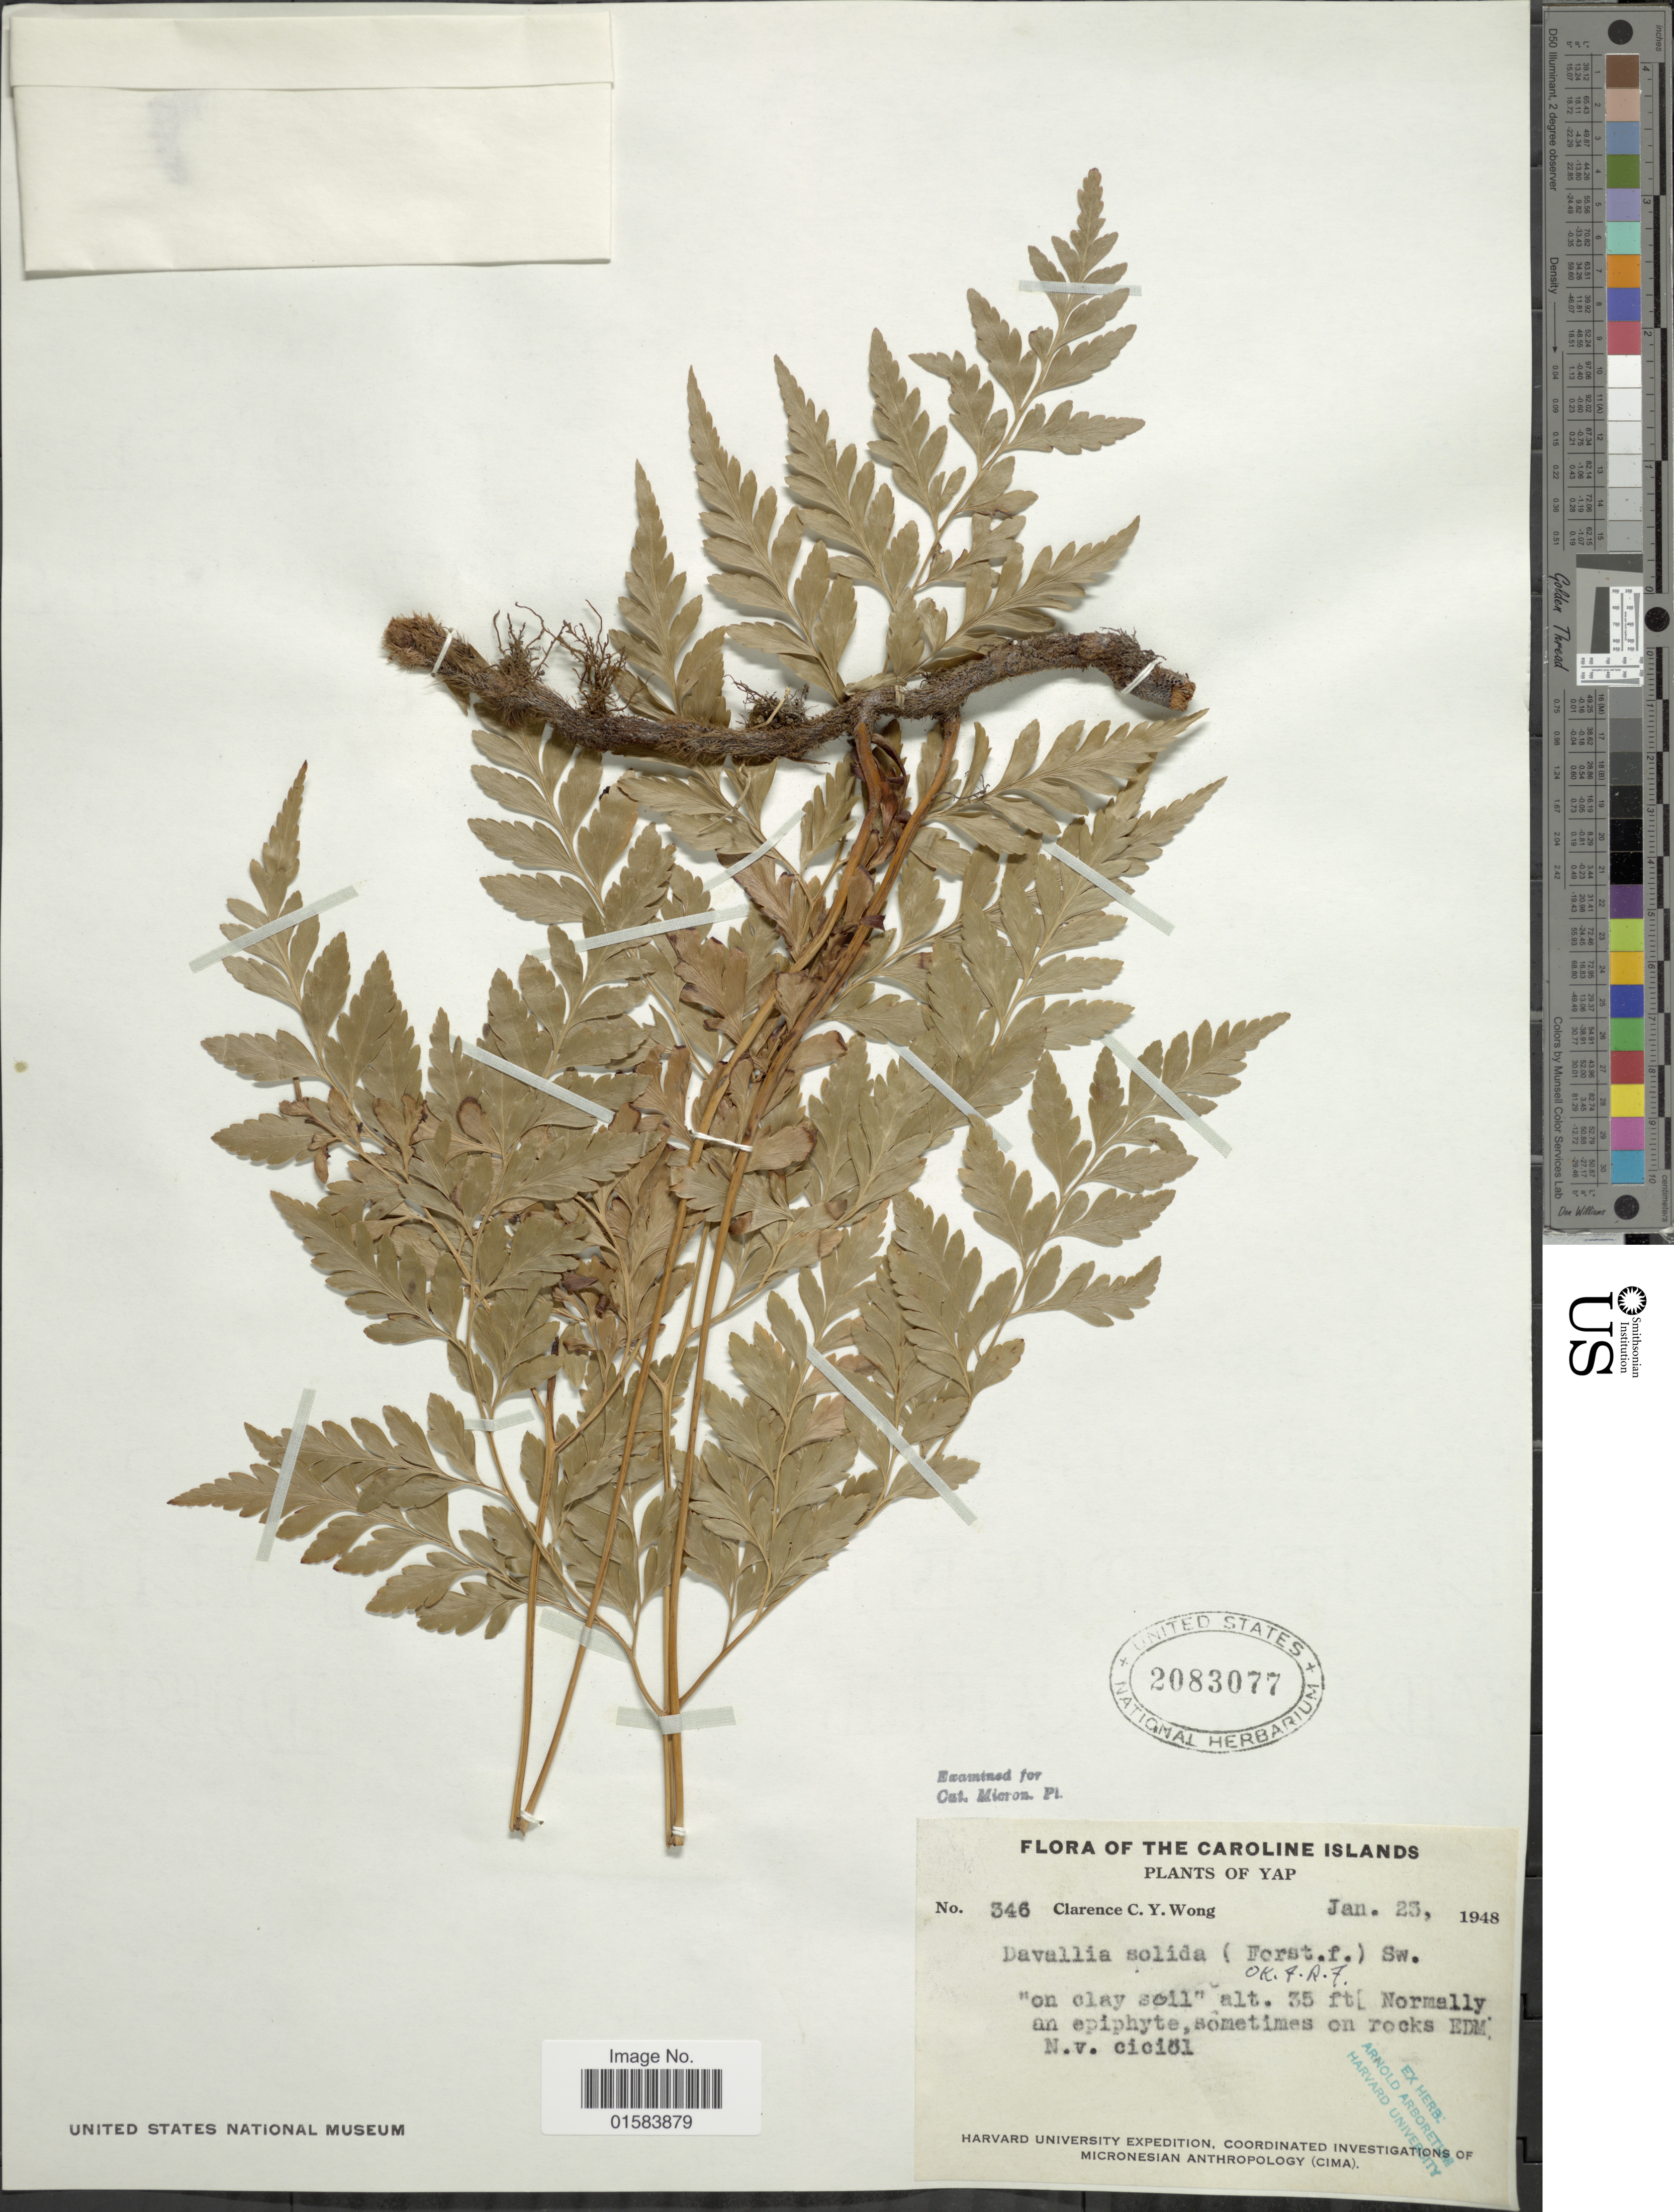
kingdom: Plantae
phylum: Tracheophyta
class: Polypodiopsida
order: Polypodiales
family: Davalliaceae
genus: Davallia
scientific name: Davallia solida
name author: (G. Forst.) Sw.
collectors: C. Y. C. Wong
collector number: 346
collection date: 1948-01-23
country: Micronesia, Federated States of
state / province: Yap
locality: The Caroline Islands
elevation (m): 11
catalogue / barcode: US 2083077